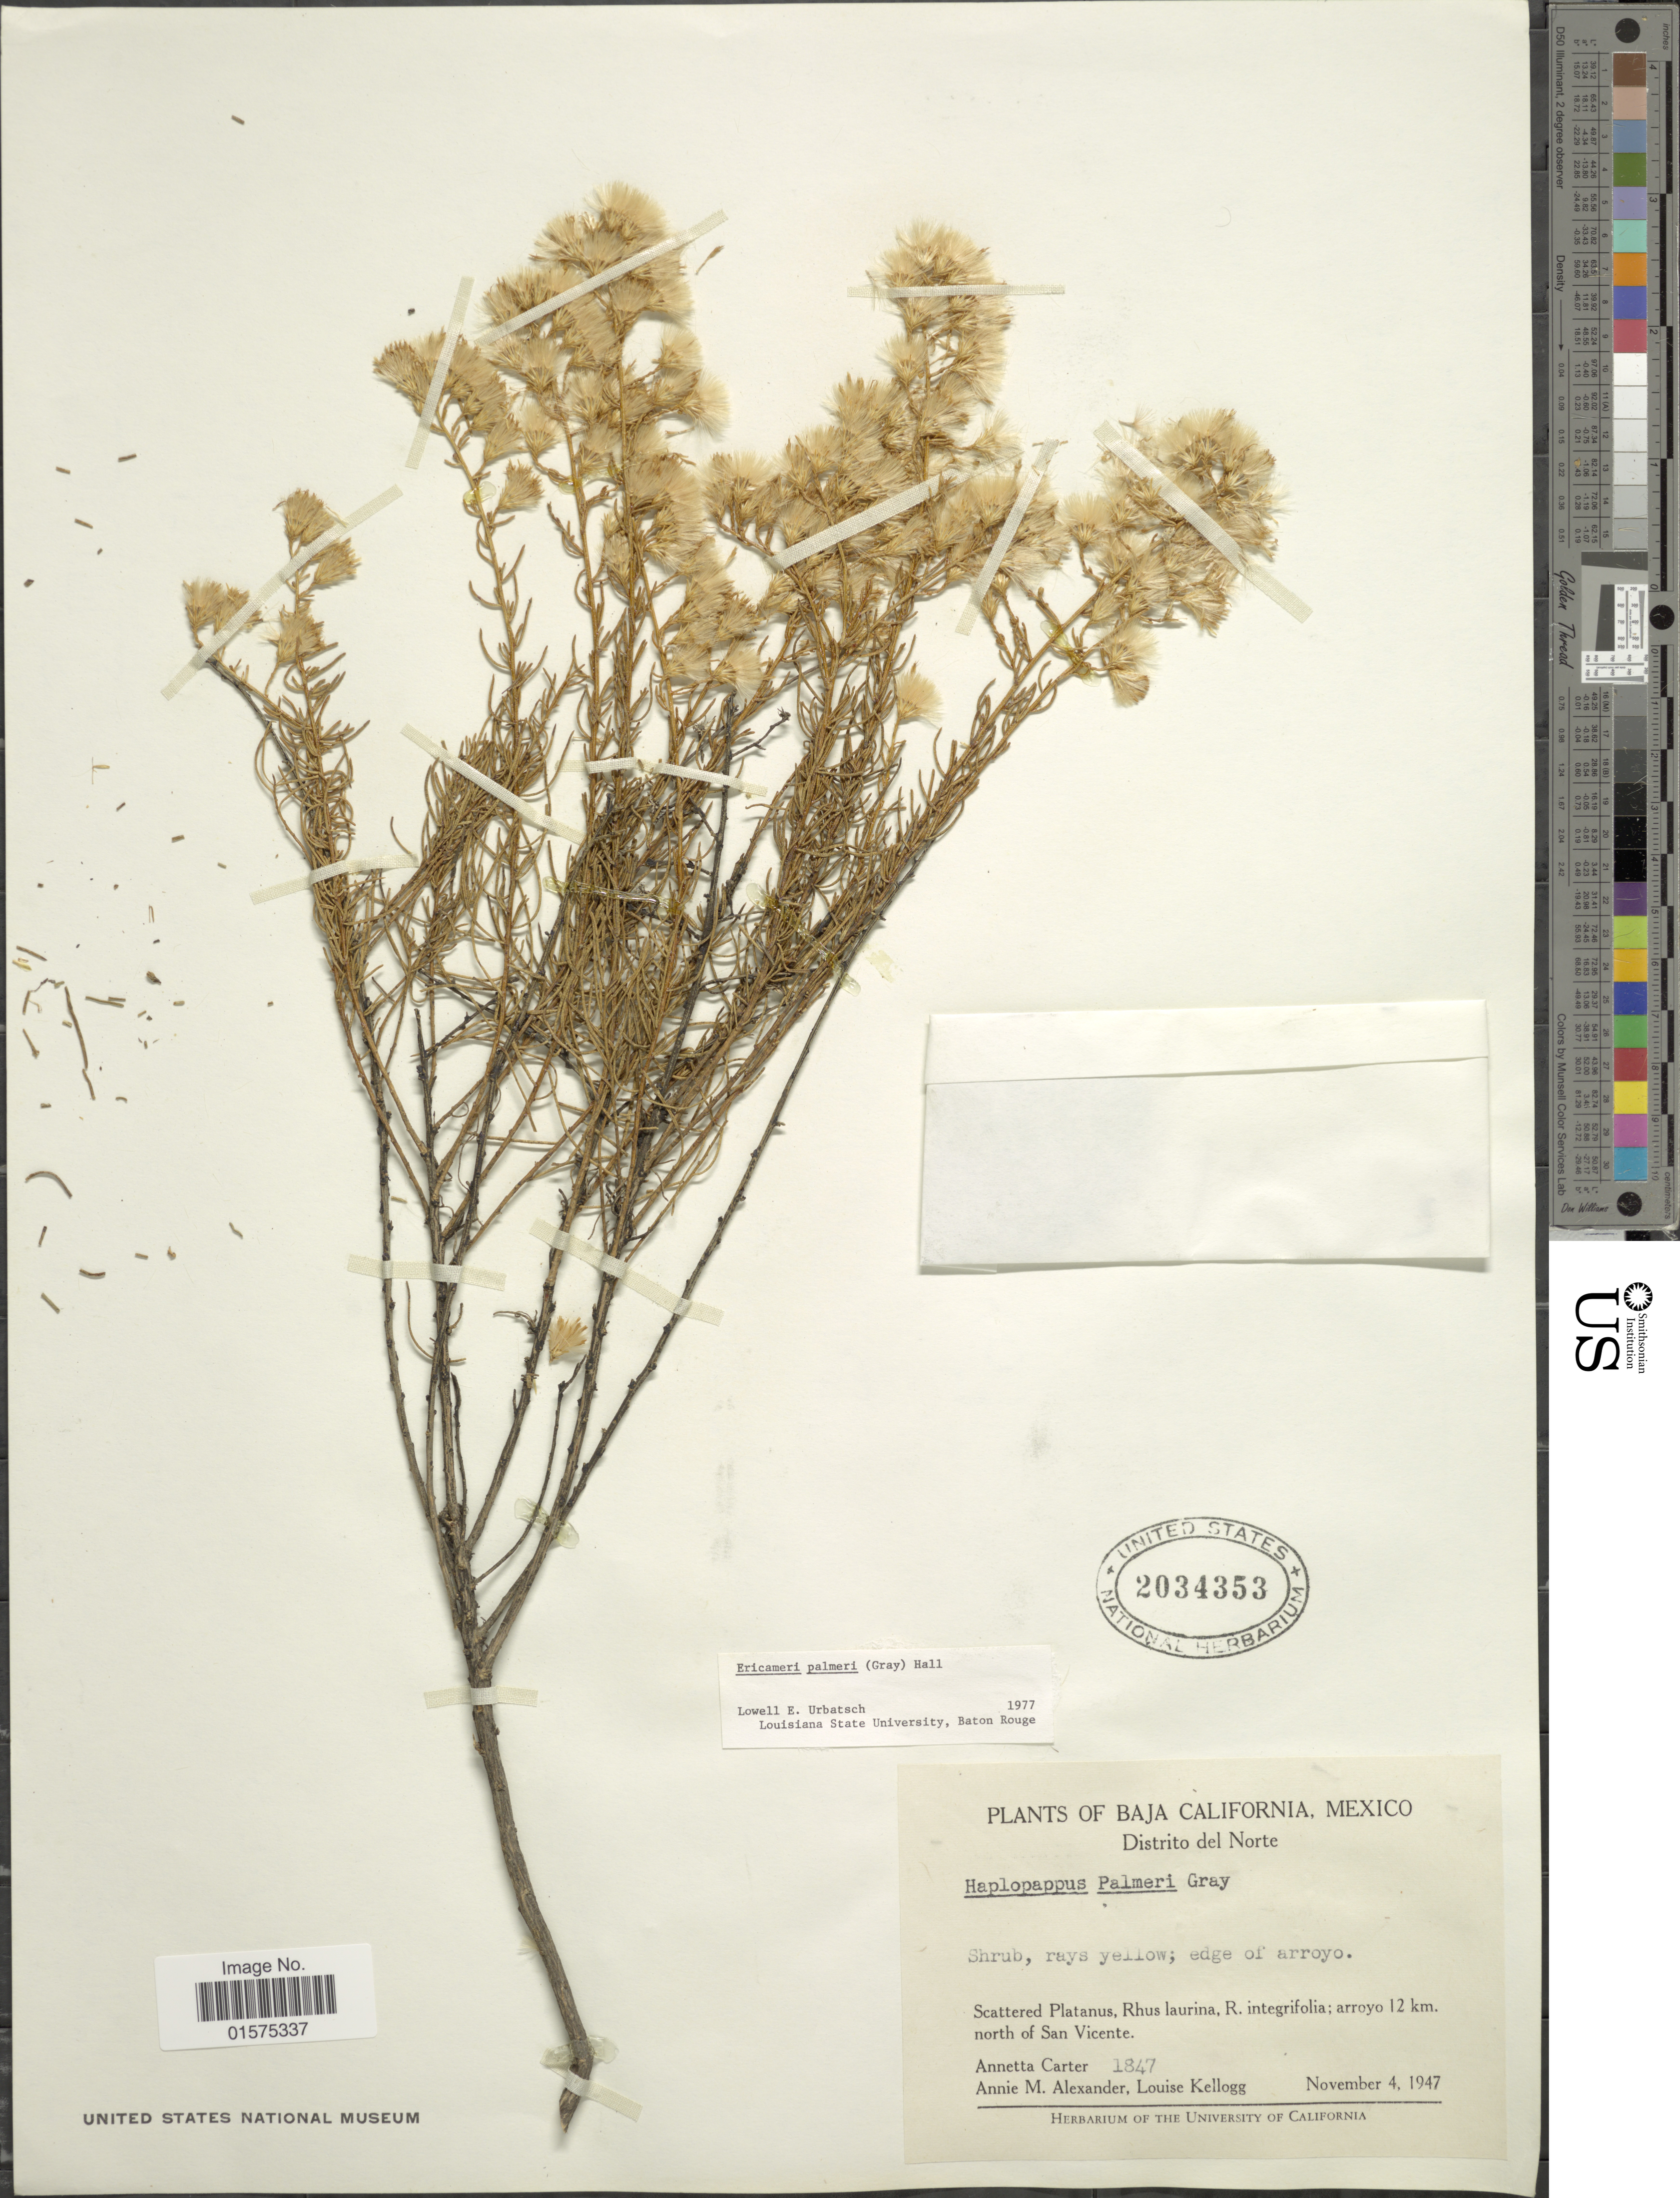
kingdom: Plantae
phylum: Tracheophyta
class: Magnoliopsida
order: Asterales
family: Asteraceae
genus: Ericameria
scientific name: Ericameria palmeri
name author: (A. Gray) H.M. Hall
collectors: A. M. Carter, A. M. Alexander & L. Kellogg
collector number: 1847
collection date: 1947-11-04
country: Mexico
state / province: Baja California Norte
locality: Arroyo 12 km. north of San Vicente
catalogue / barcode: US 2034353